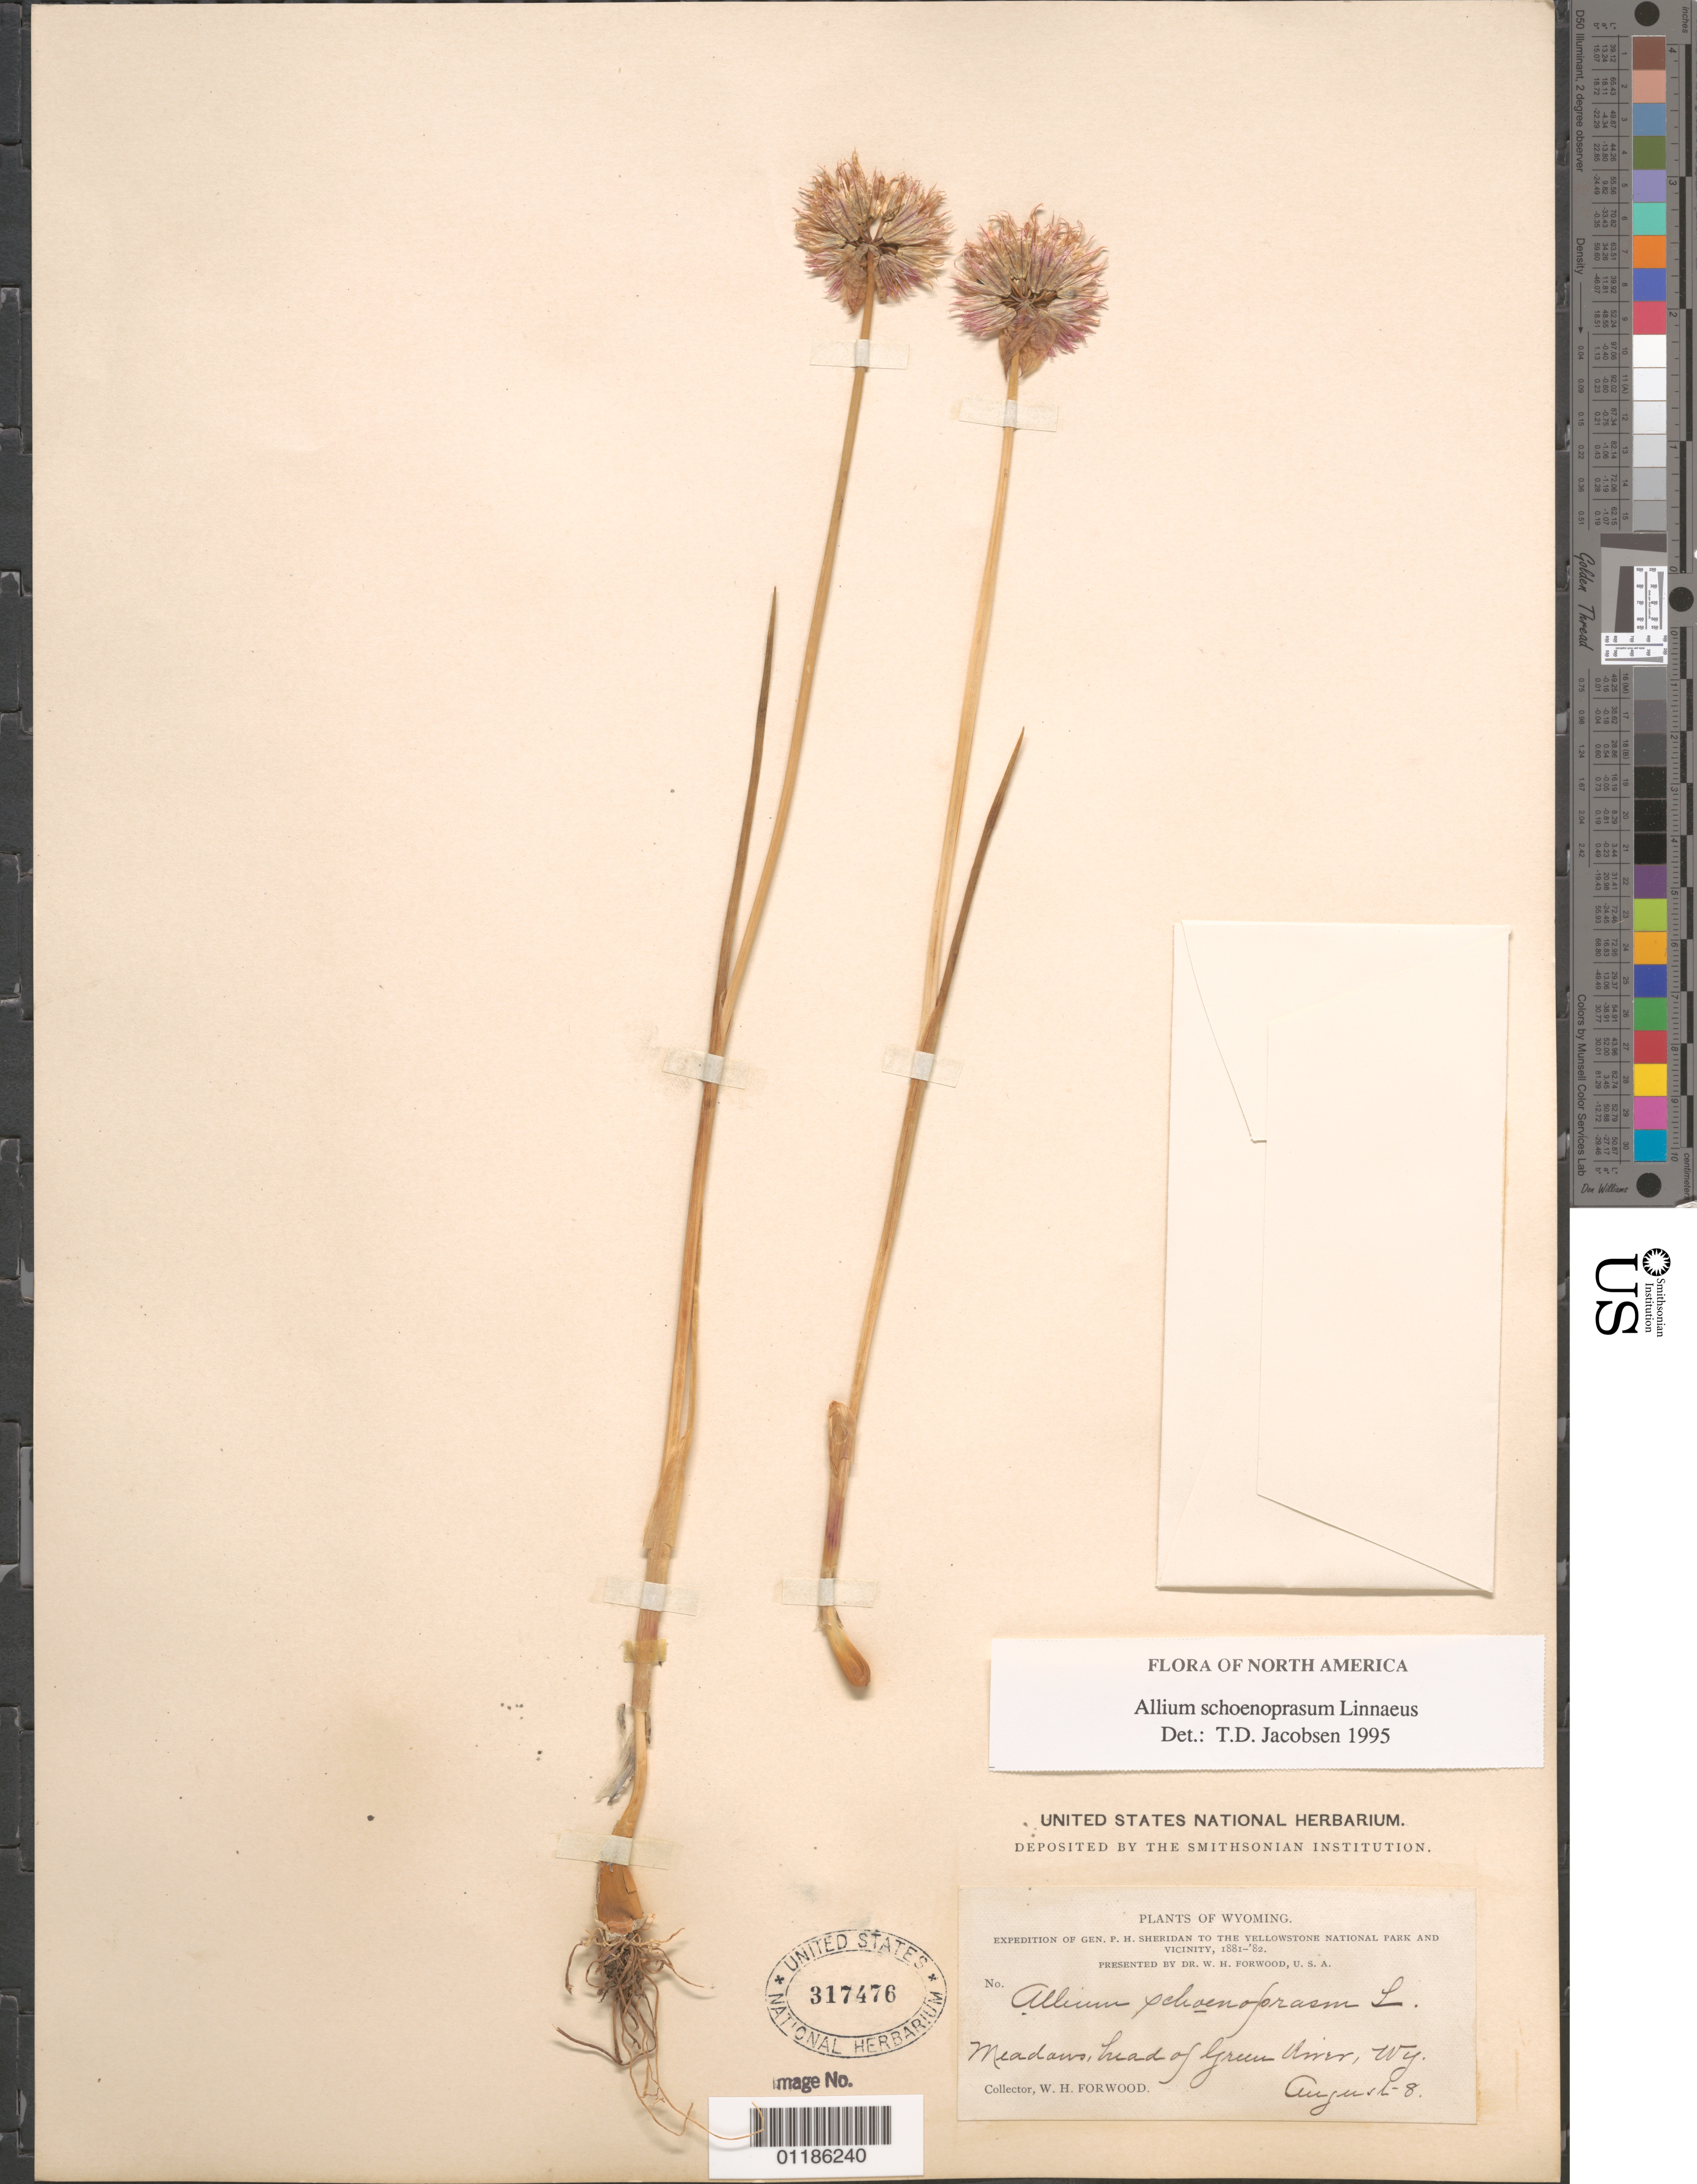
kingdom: Plantae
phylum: Tracheophyta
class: Liliopsida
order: Asparagales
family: Amaryllidaceae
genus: Allium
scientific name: Allium schoenoprasum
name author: L.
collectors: W. Forwood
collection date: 1881-08-08 or 1882-08-08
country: United States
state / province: Wyoming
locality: Meadows, head of Green River.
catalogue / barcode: US 317476